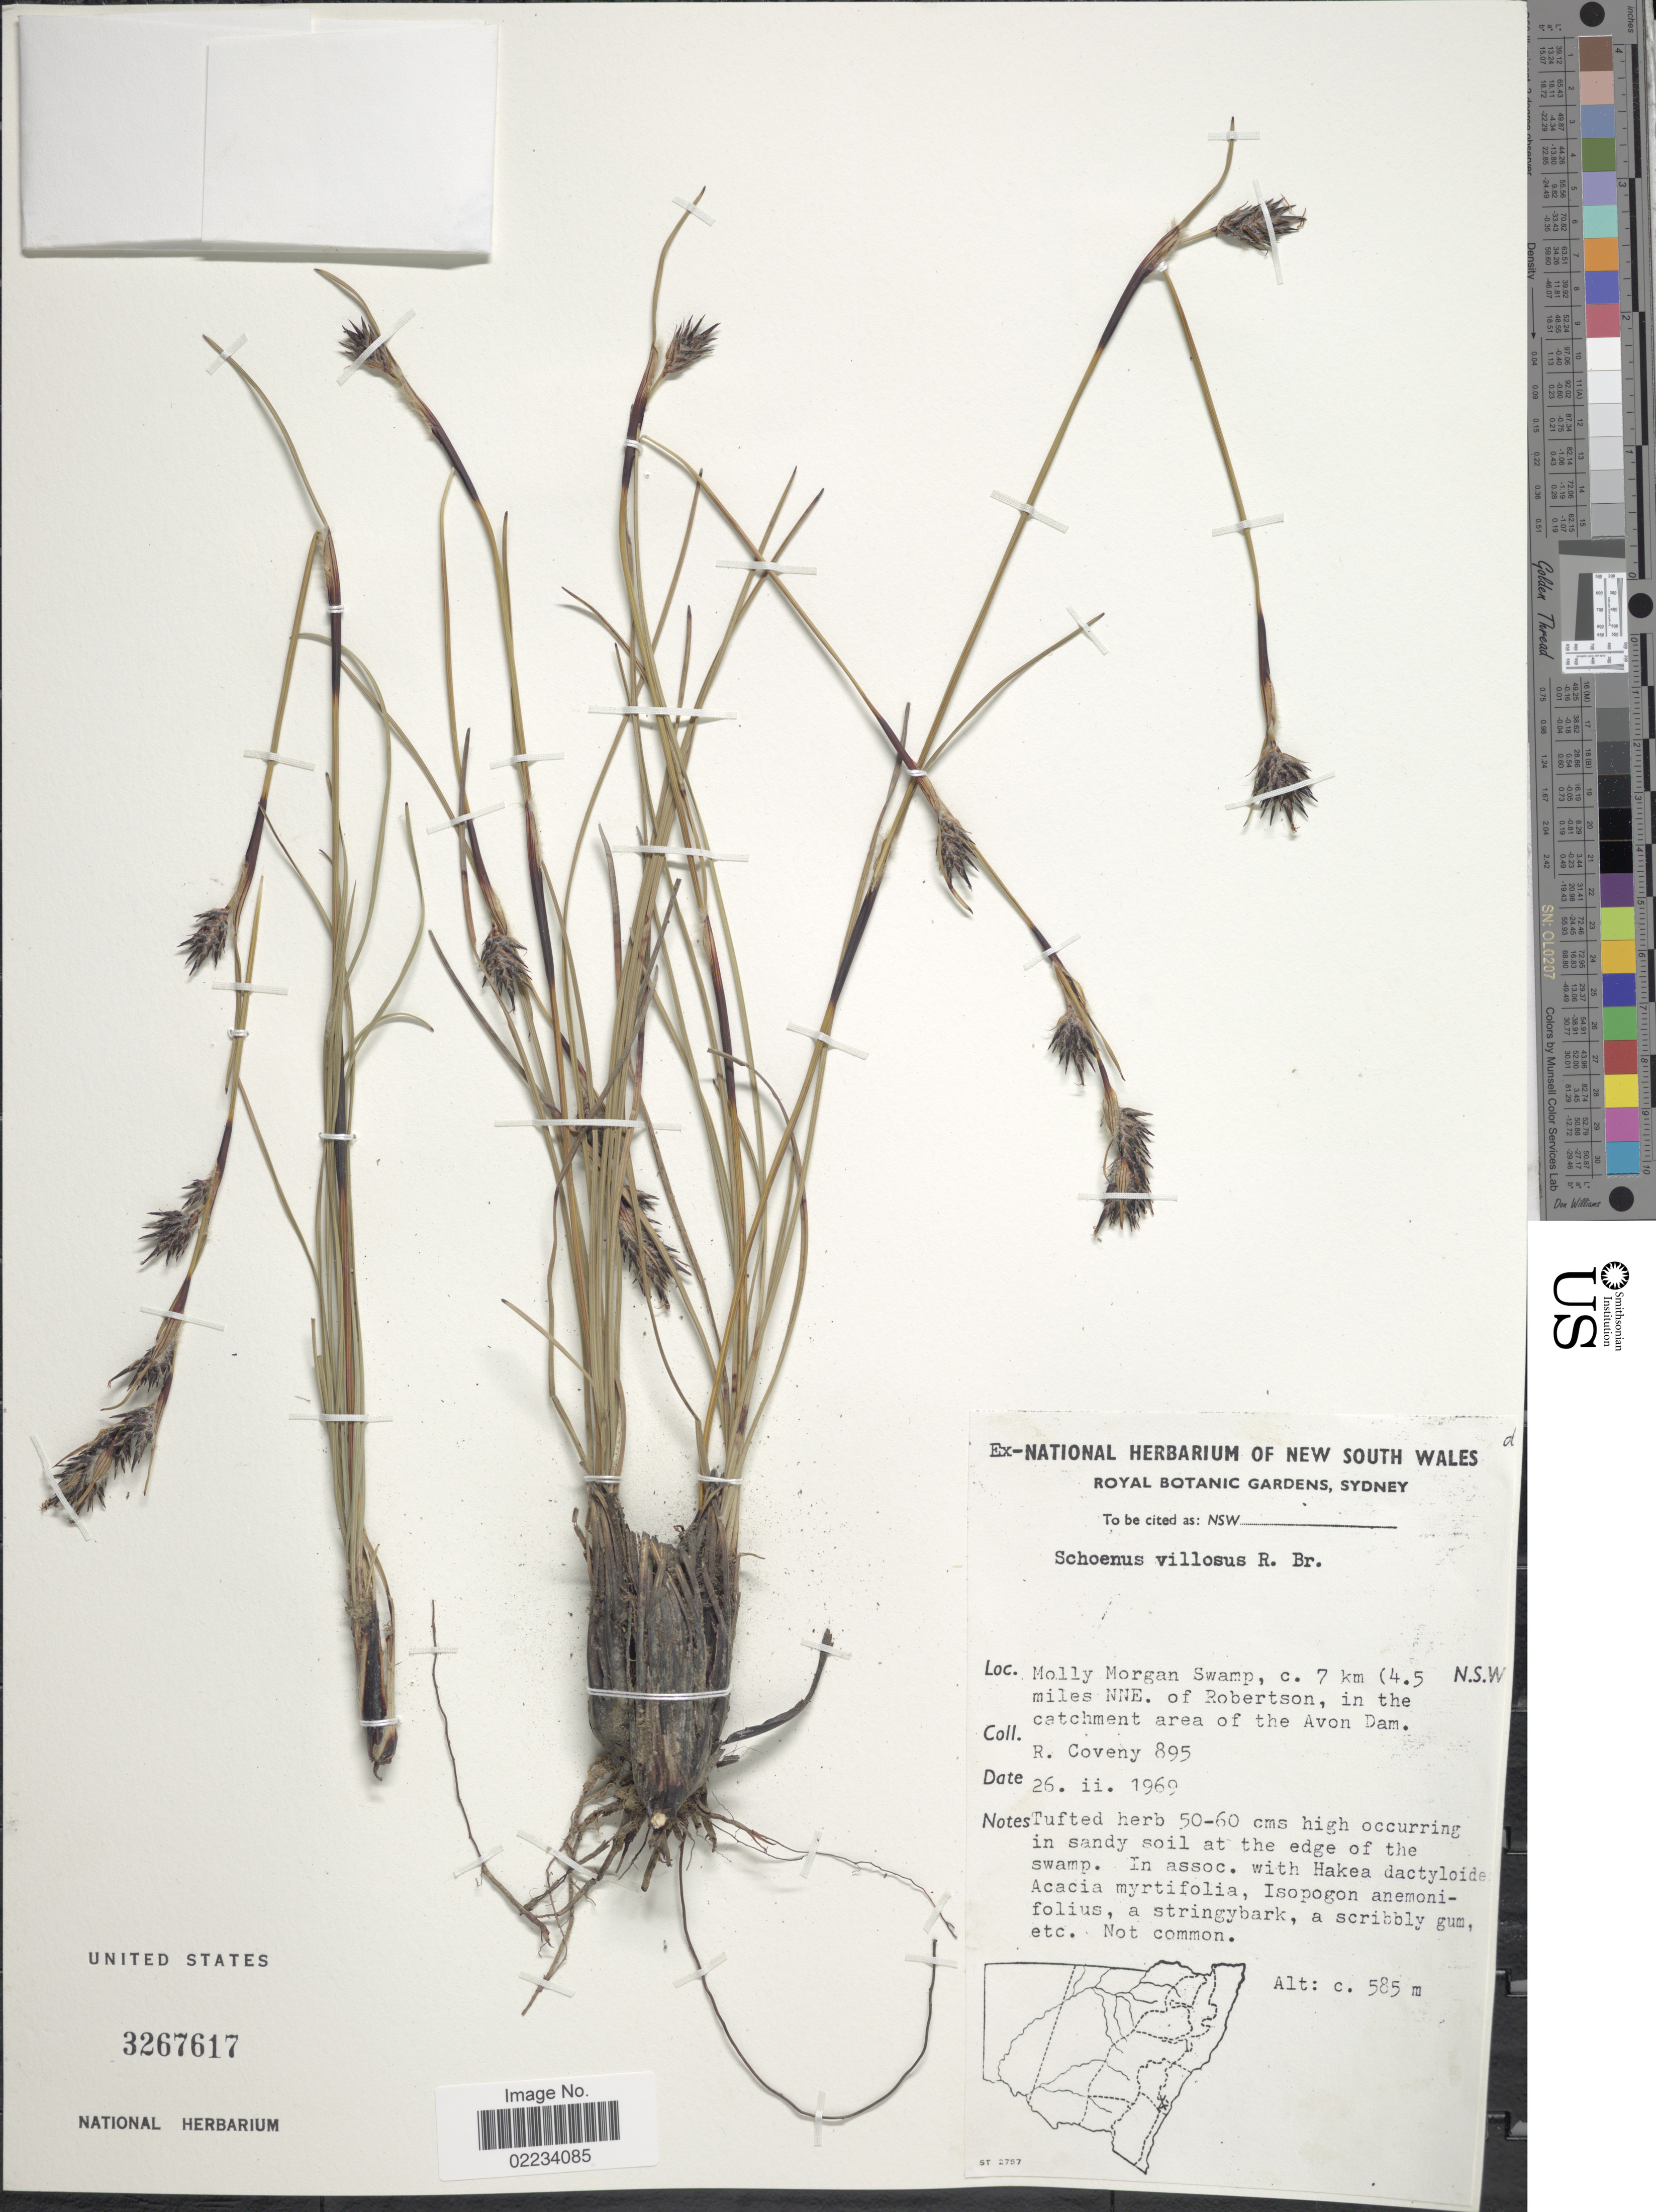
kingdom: Plantae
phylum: Tracheophyta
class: Liliopsida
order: Poales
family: Cyperaceae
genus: Schoenus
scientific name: Schoenus villosus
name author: R. Br.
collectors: R. Coveny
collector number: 895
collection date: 1969-02-26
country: Australia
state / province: New South Wales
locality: Molly Morgan Swamp, c. 7 km (4.5 miles NNE of Robertson, in the catchment area of the Avon Dam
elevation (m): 585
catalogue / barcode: US 3267617